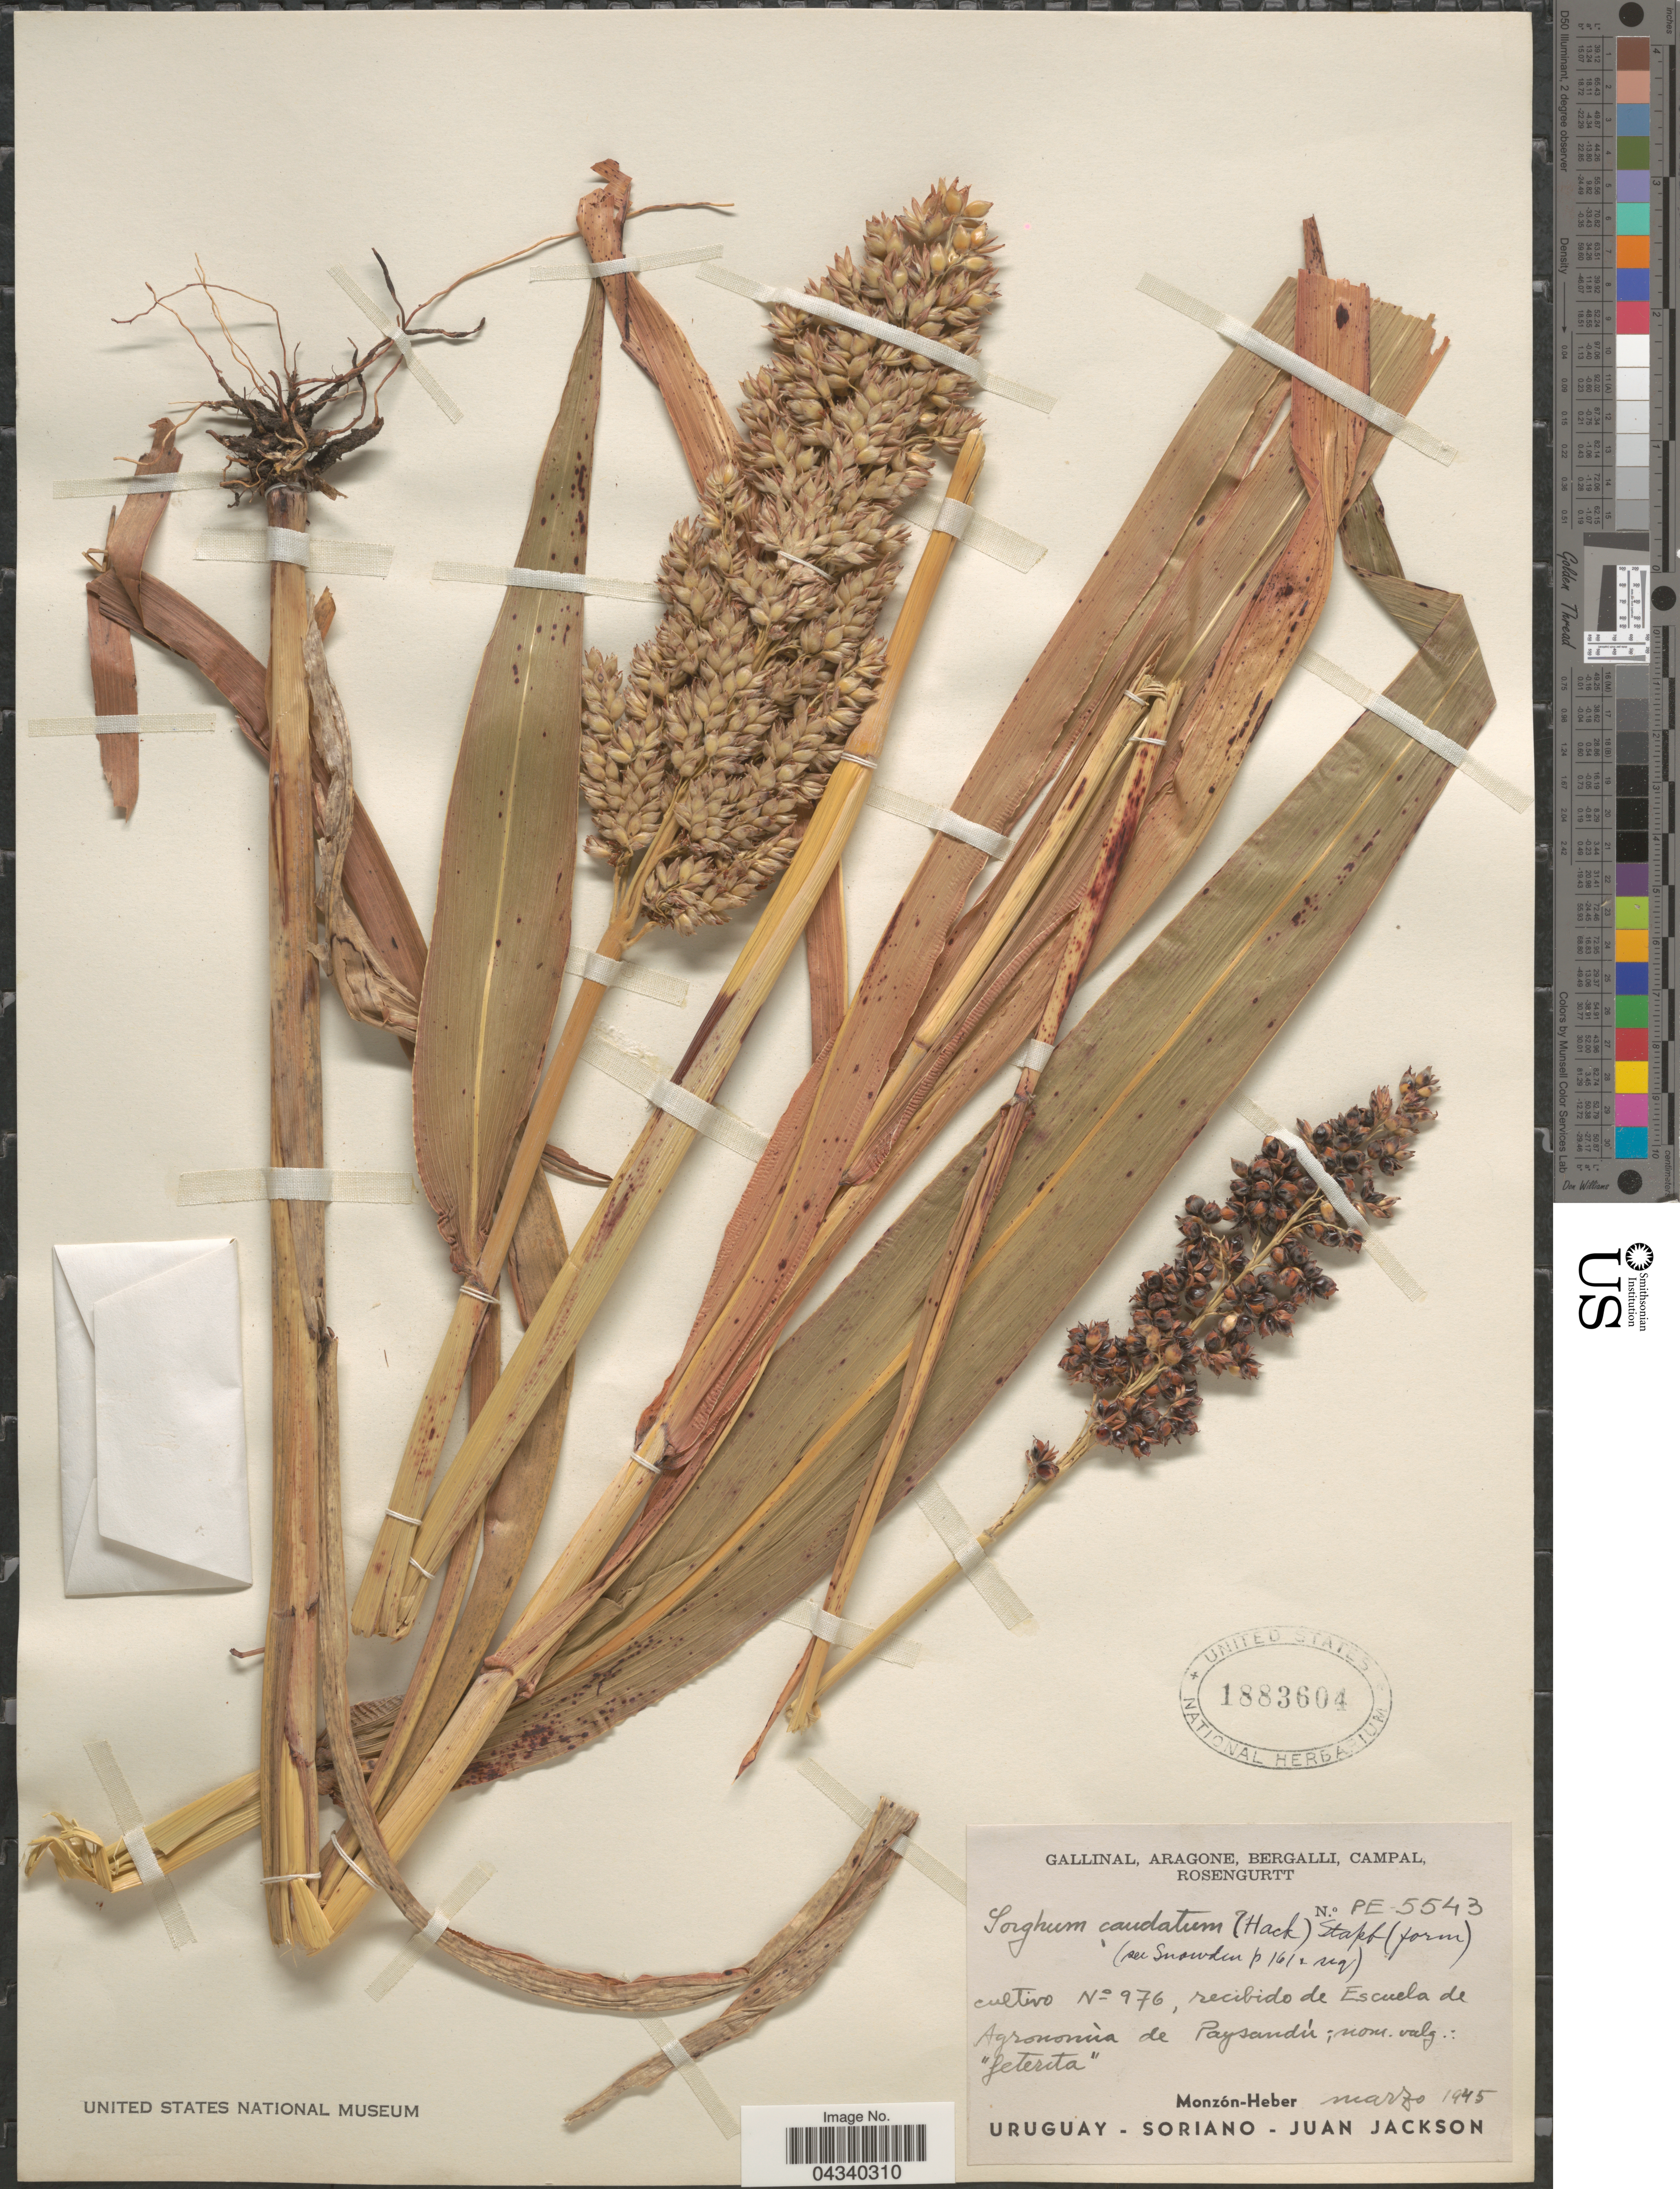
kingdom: Plantae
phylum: Tracheophyta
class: Liliopsida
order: Poales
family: Poaceae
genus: Sorghum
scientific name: Sorghum bicolor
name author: (L.) Moench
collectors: Monzon-Heber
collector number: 976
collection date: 1945-03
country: Uruguay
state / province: Soriano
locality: Recibio de Escuela de Agronomía de Paysandú. Soriano - Juan Jackson.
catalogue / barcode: US 1883604